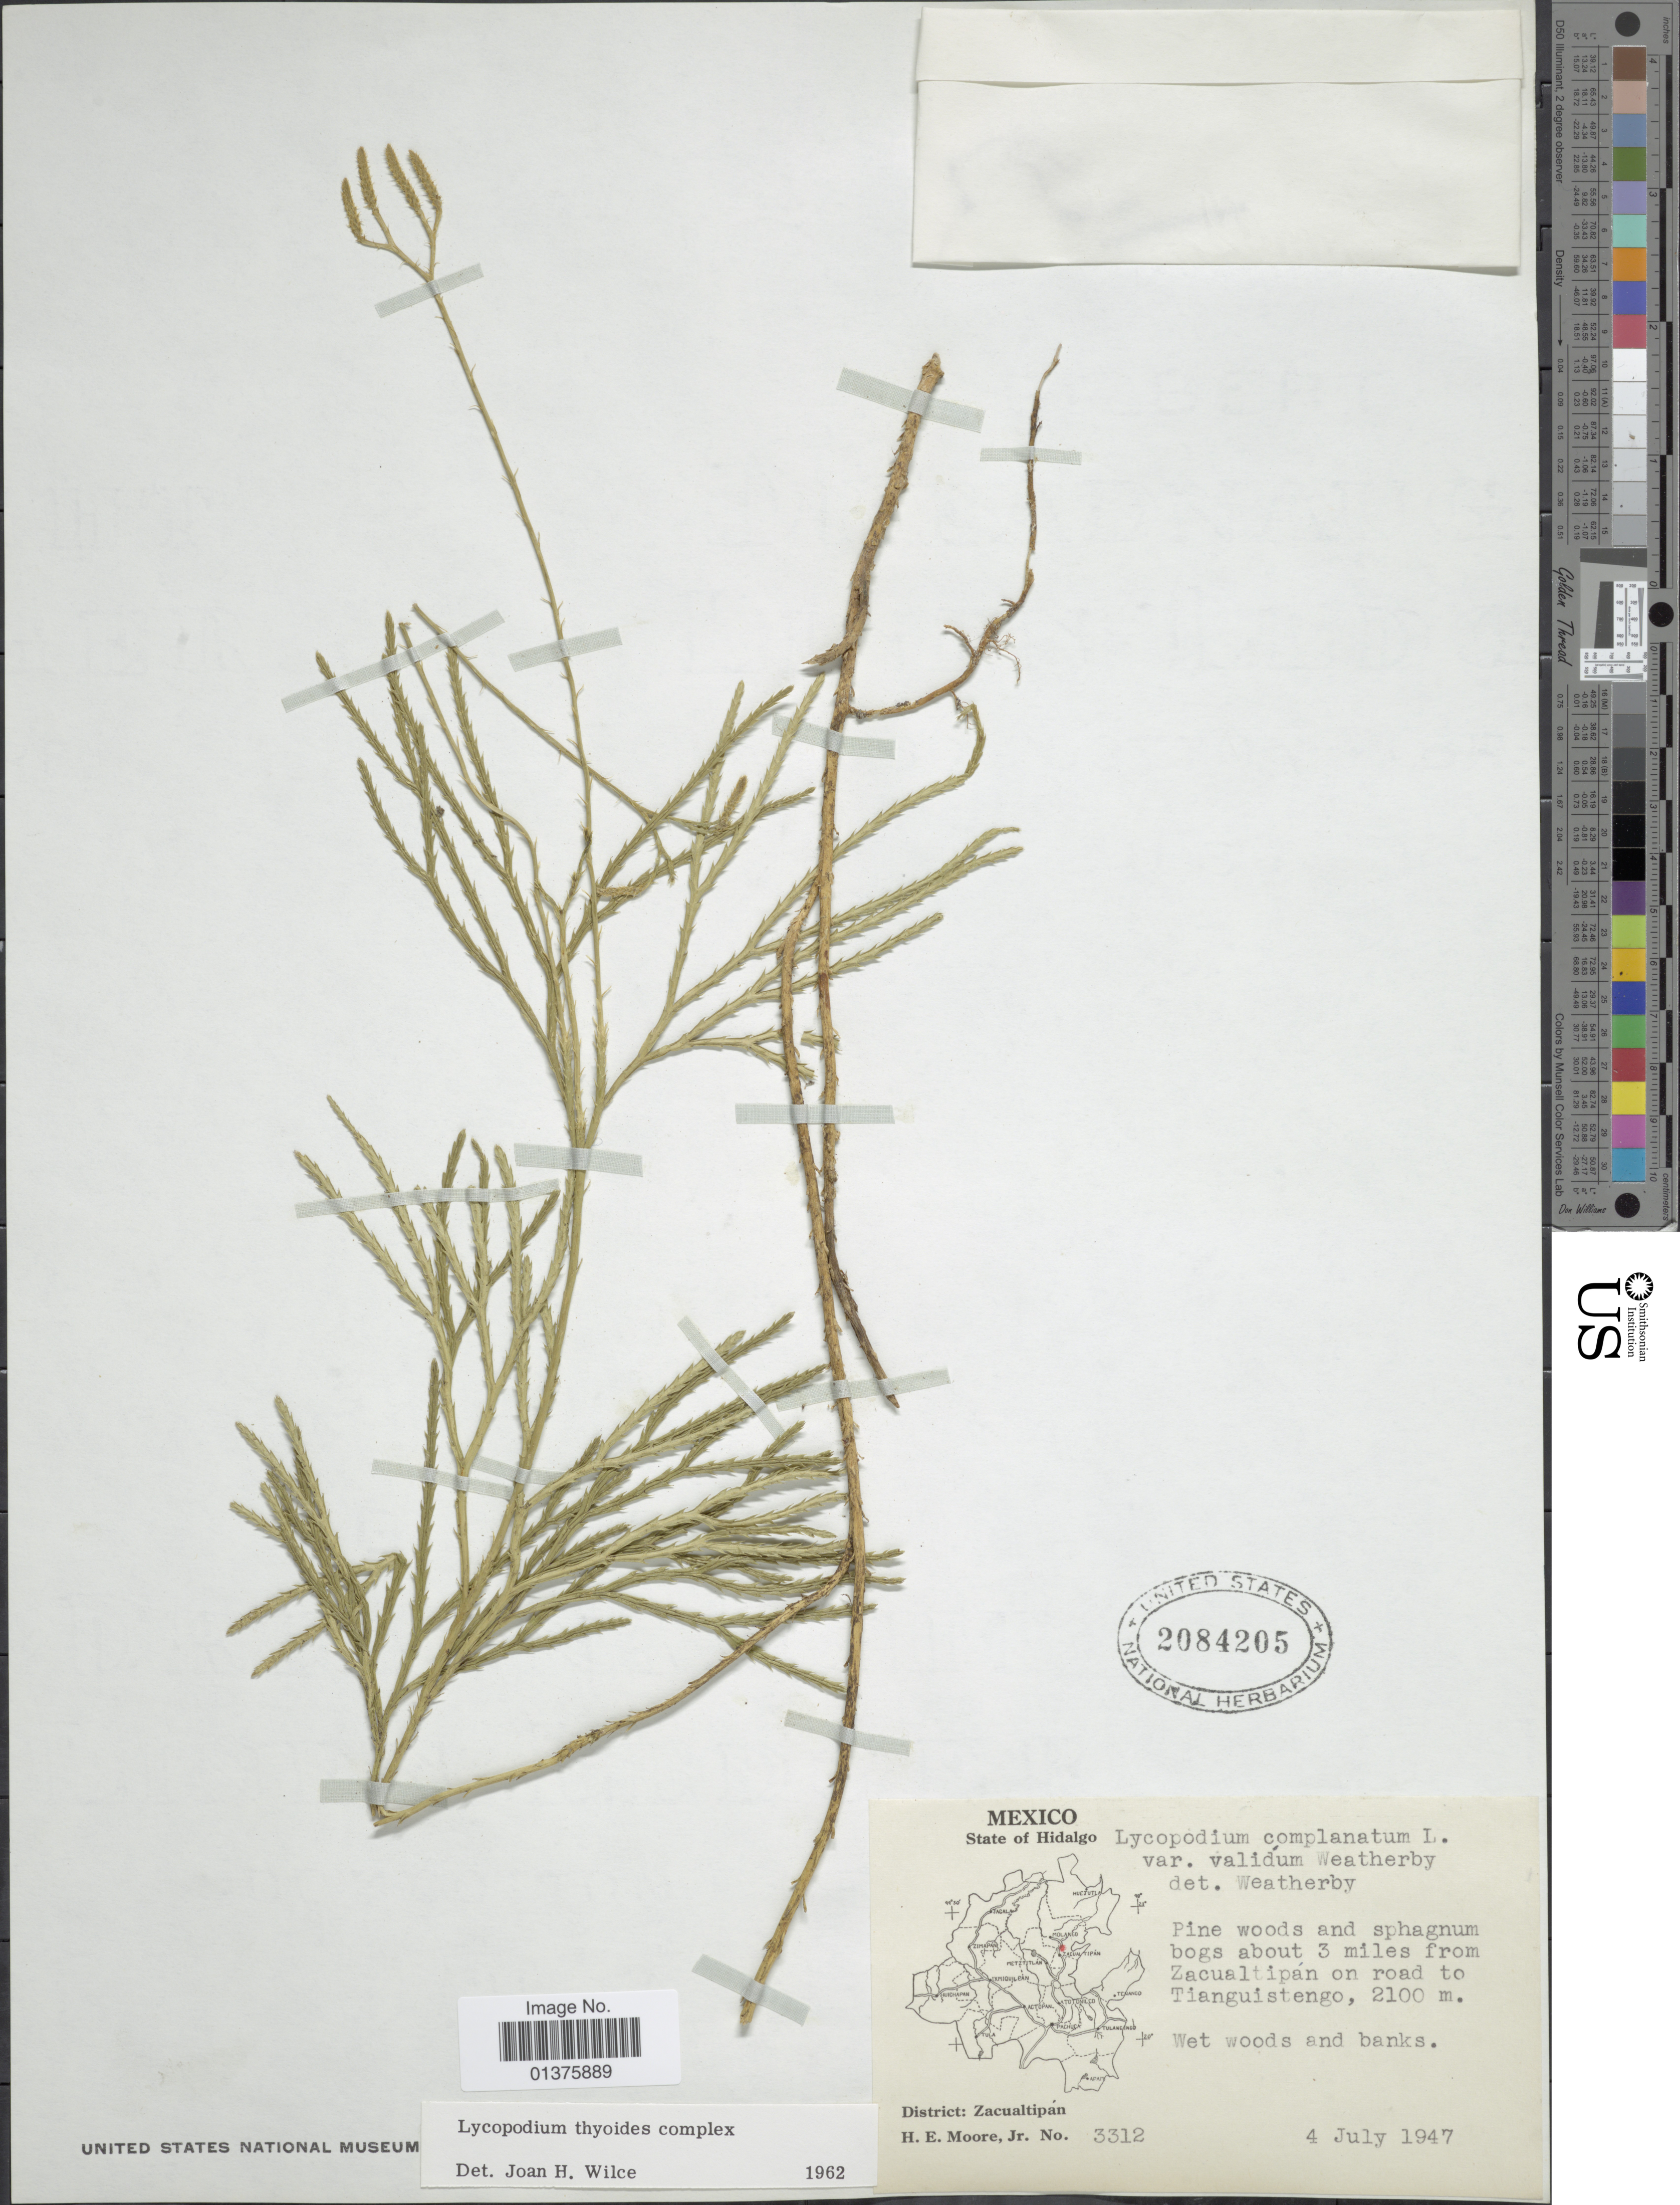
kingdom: Plantae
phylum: Tracheophyta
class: Lycopodiopsida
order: Lycopodiales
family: Lycopodiaceae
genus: Diphasiastrum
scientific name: Diphasiastrum thyoides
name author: (Humb. & Bonpl. ex Willd.) Holub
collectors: H. E. Moore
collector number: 3321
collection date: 1947-07-04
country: Mexico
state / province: Hidalgo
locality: Pine woods and sphagnum bogs and about 3 miles from Zacualtipan on road to Tianguistengo, District: Zacualtipan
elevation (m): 2100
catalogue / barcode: US 2084205